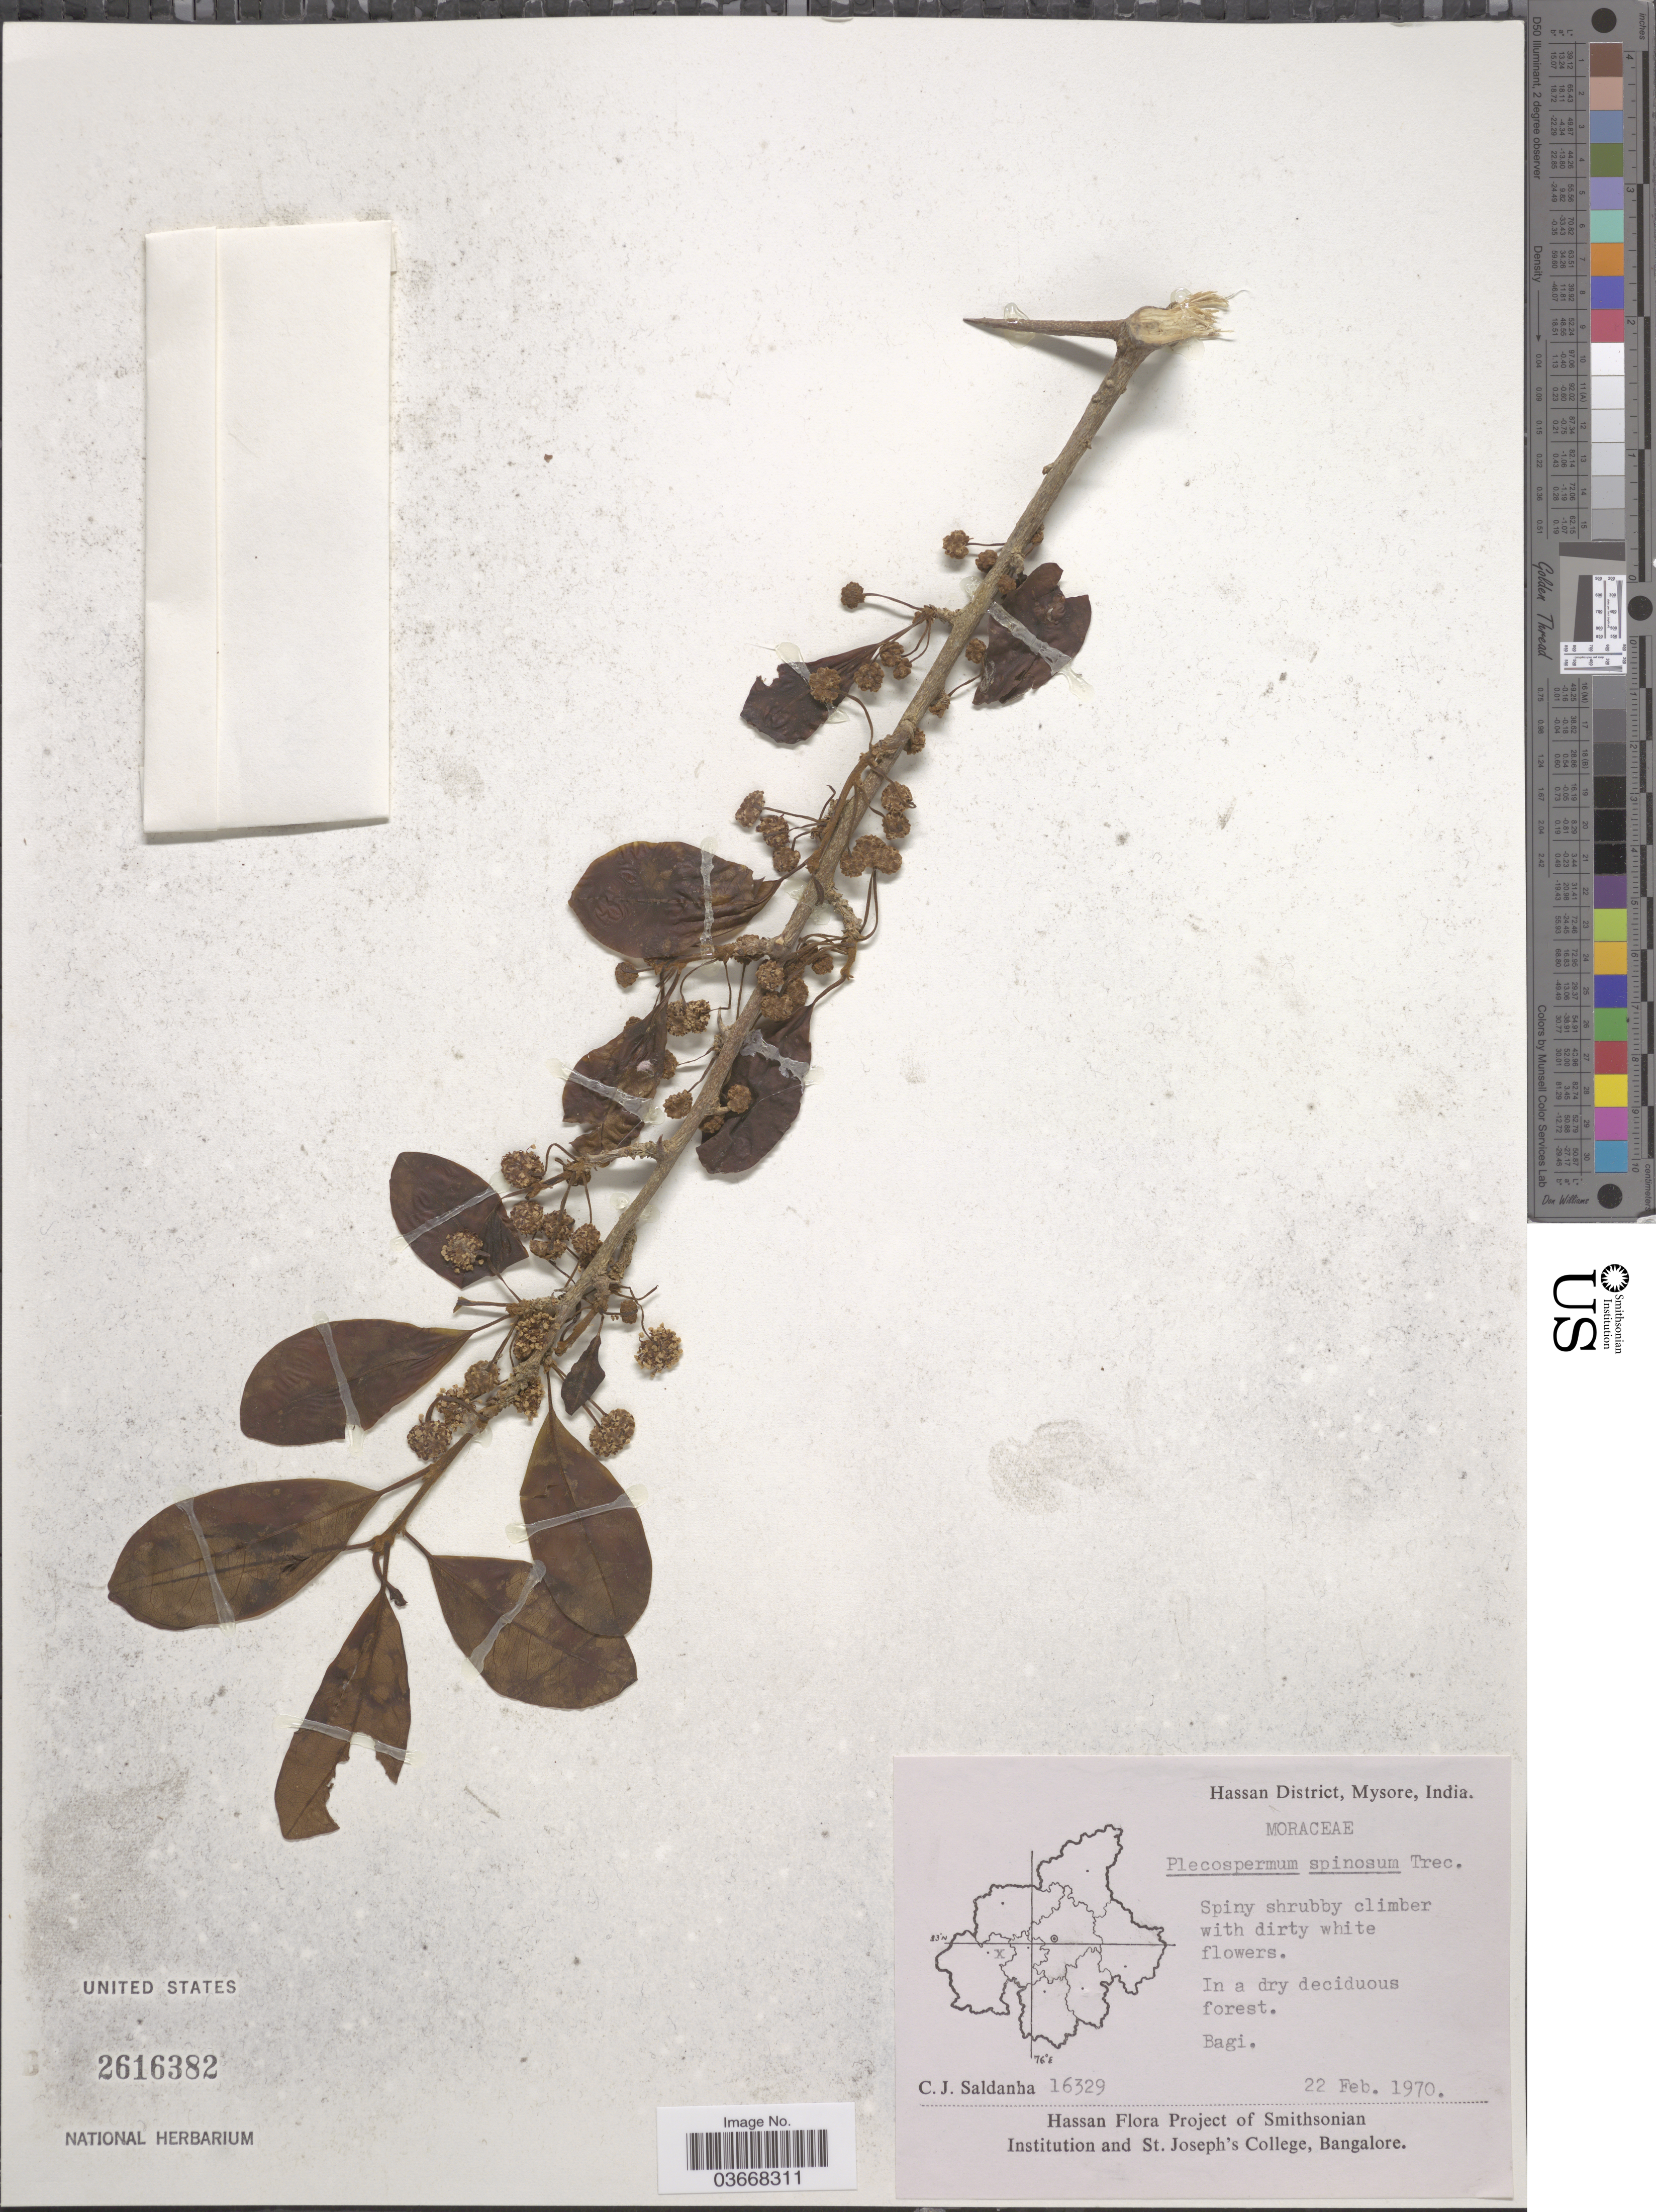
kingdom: Plantae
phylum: Tracheophyta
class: Magnoliopsida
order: Rosales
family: Moraceae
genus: Maclura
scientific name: Maclura spinosa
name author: (Willd.) C.C. Berg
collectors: C. J. Saldanha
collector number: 16329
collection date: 1970-02-22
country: India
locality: Hassan District, Mysore. Bagi.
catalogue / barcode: US 2616382